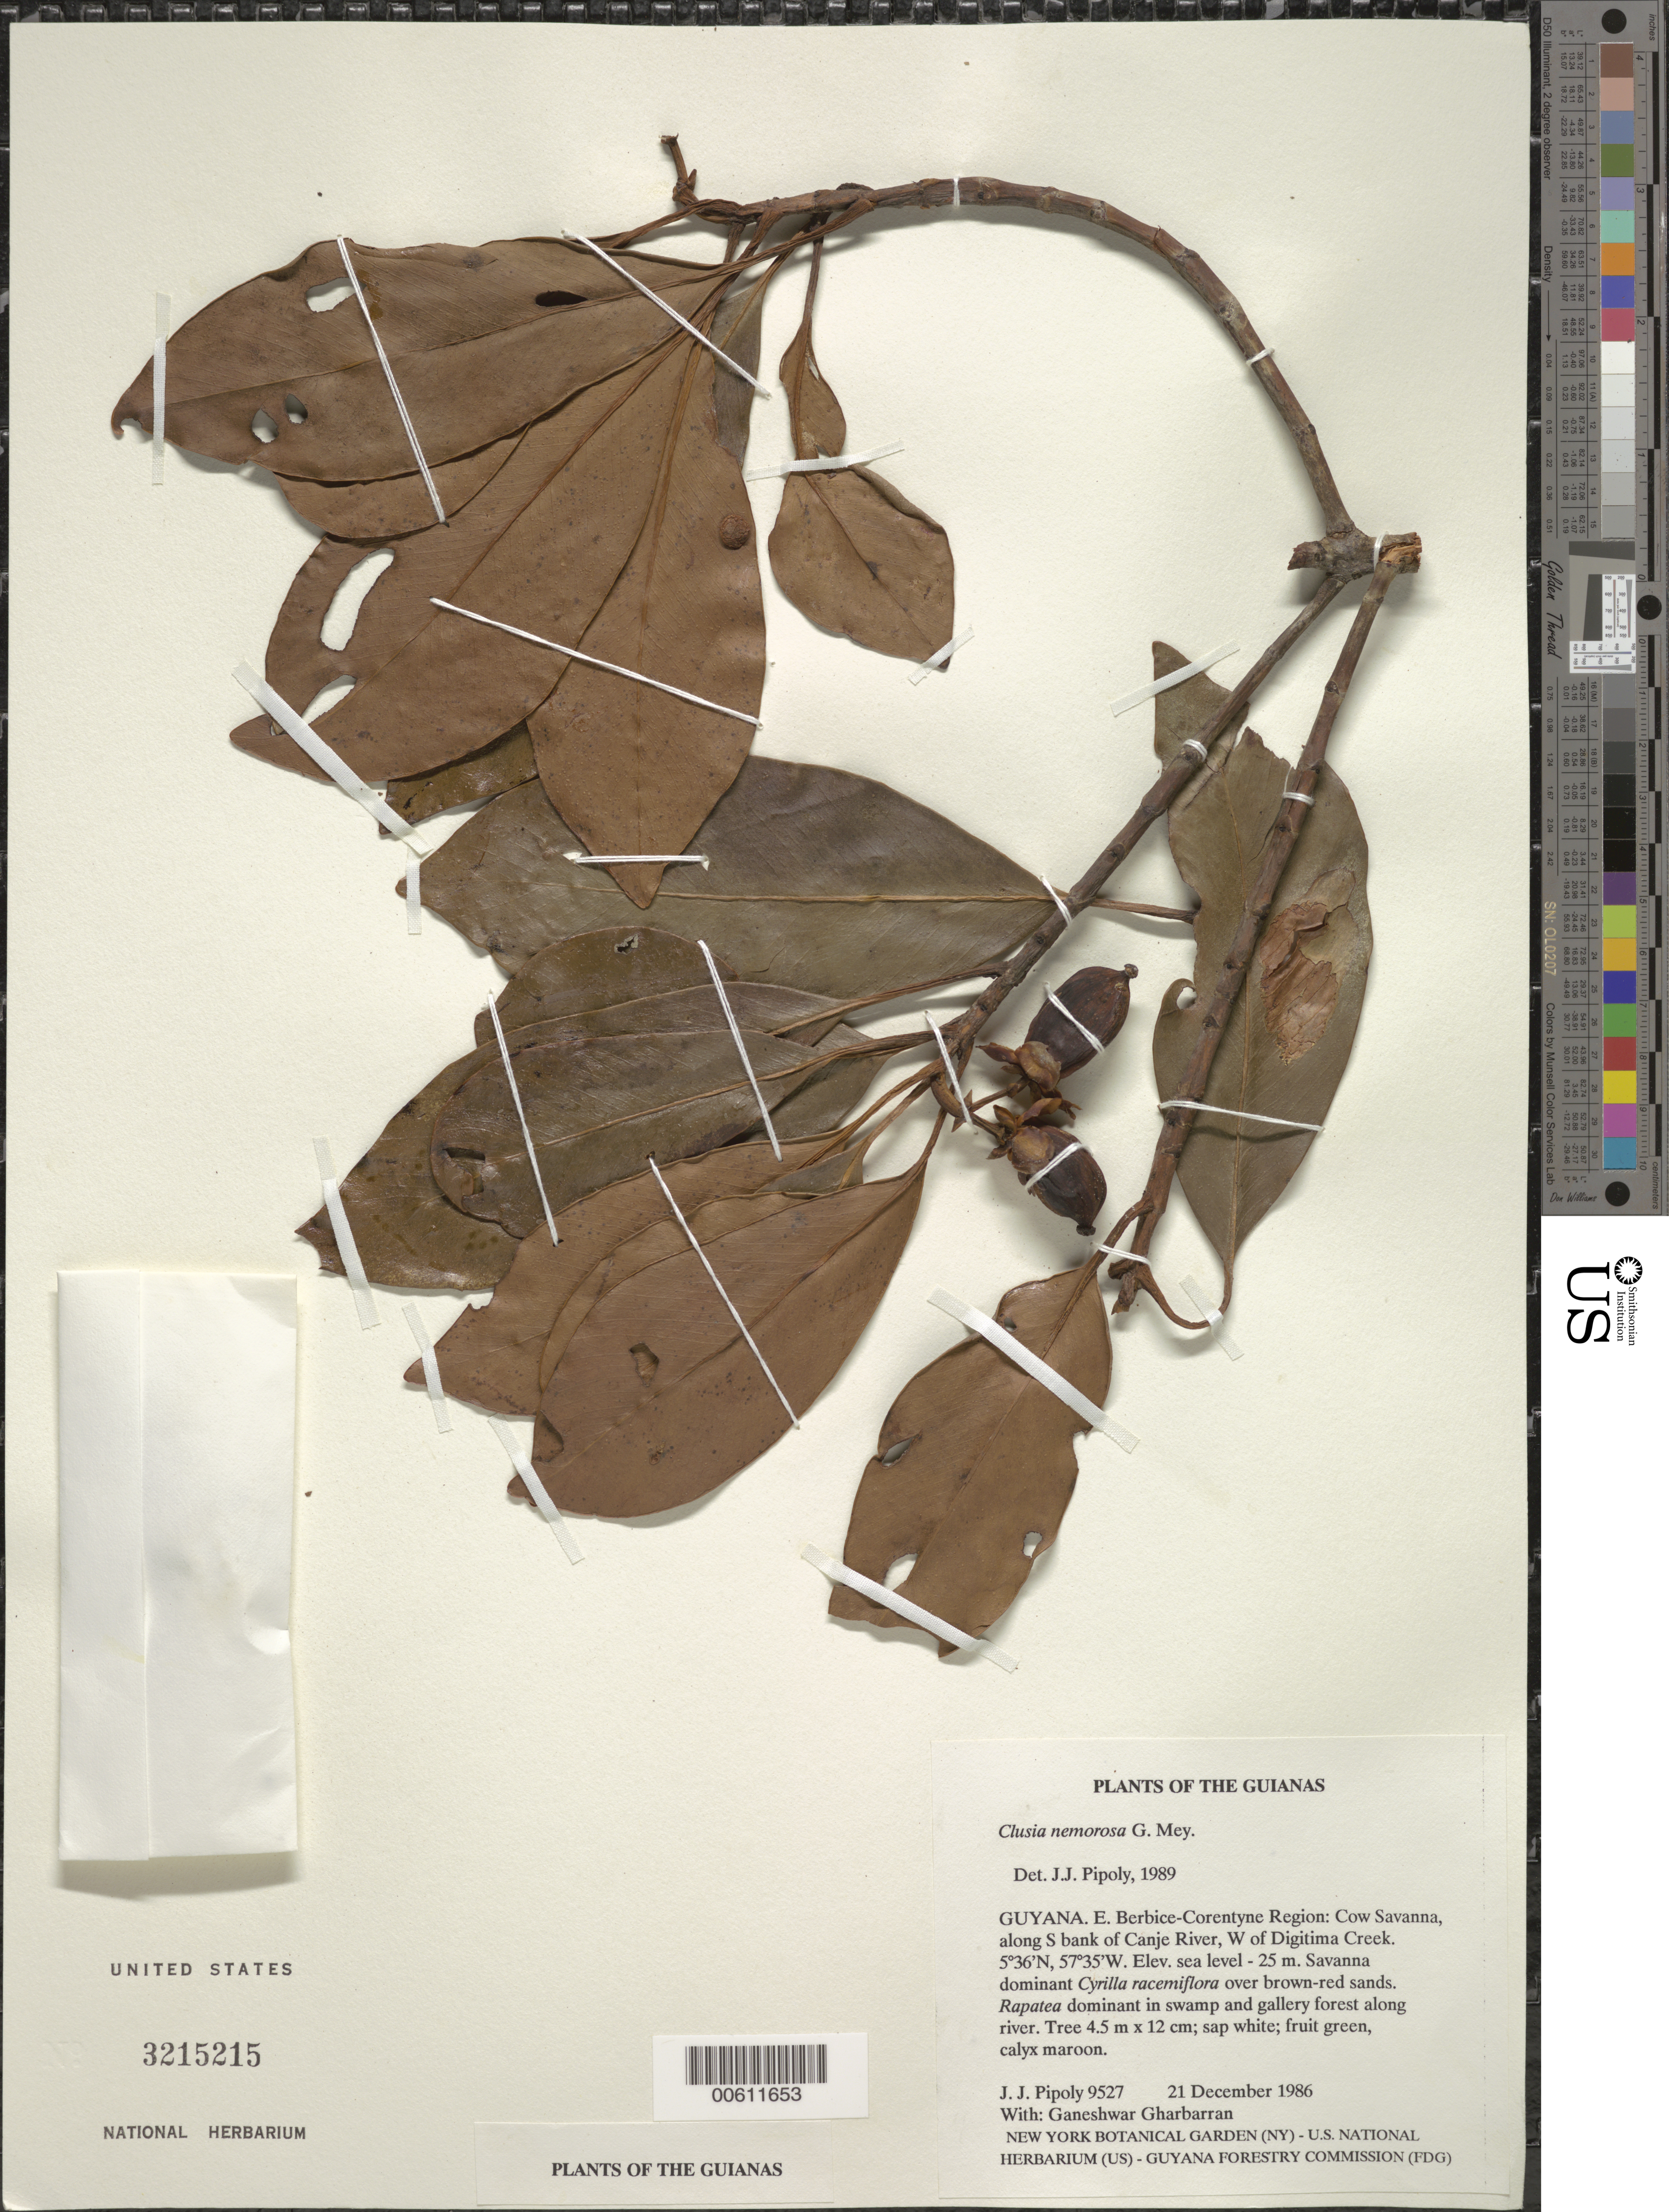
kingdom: Plantae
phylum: Tracheophyta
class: Magnoliopsida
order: Malpighiales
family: Clusiaceae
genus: Clusia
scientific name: Clusia nemorosa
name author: G. Mey.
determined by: Pipoly, J. J., III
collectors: J. J. Pipoly & G. Gharbarran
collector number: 9527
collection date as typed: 21 December 1986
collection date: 1986-12-21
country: Guyana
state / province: E. Berbice-Corentyne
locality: Cow savanna, along S bank of Canje River, W of Digitima Creek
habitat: Savanna dominant Cyrilla racemiflora over brn-red sands. Rapatea dominant in swamp & gallery forest along river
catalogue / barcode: US 3215215